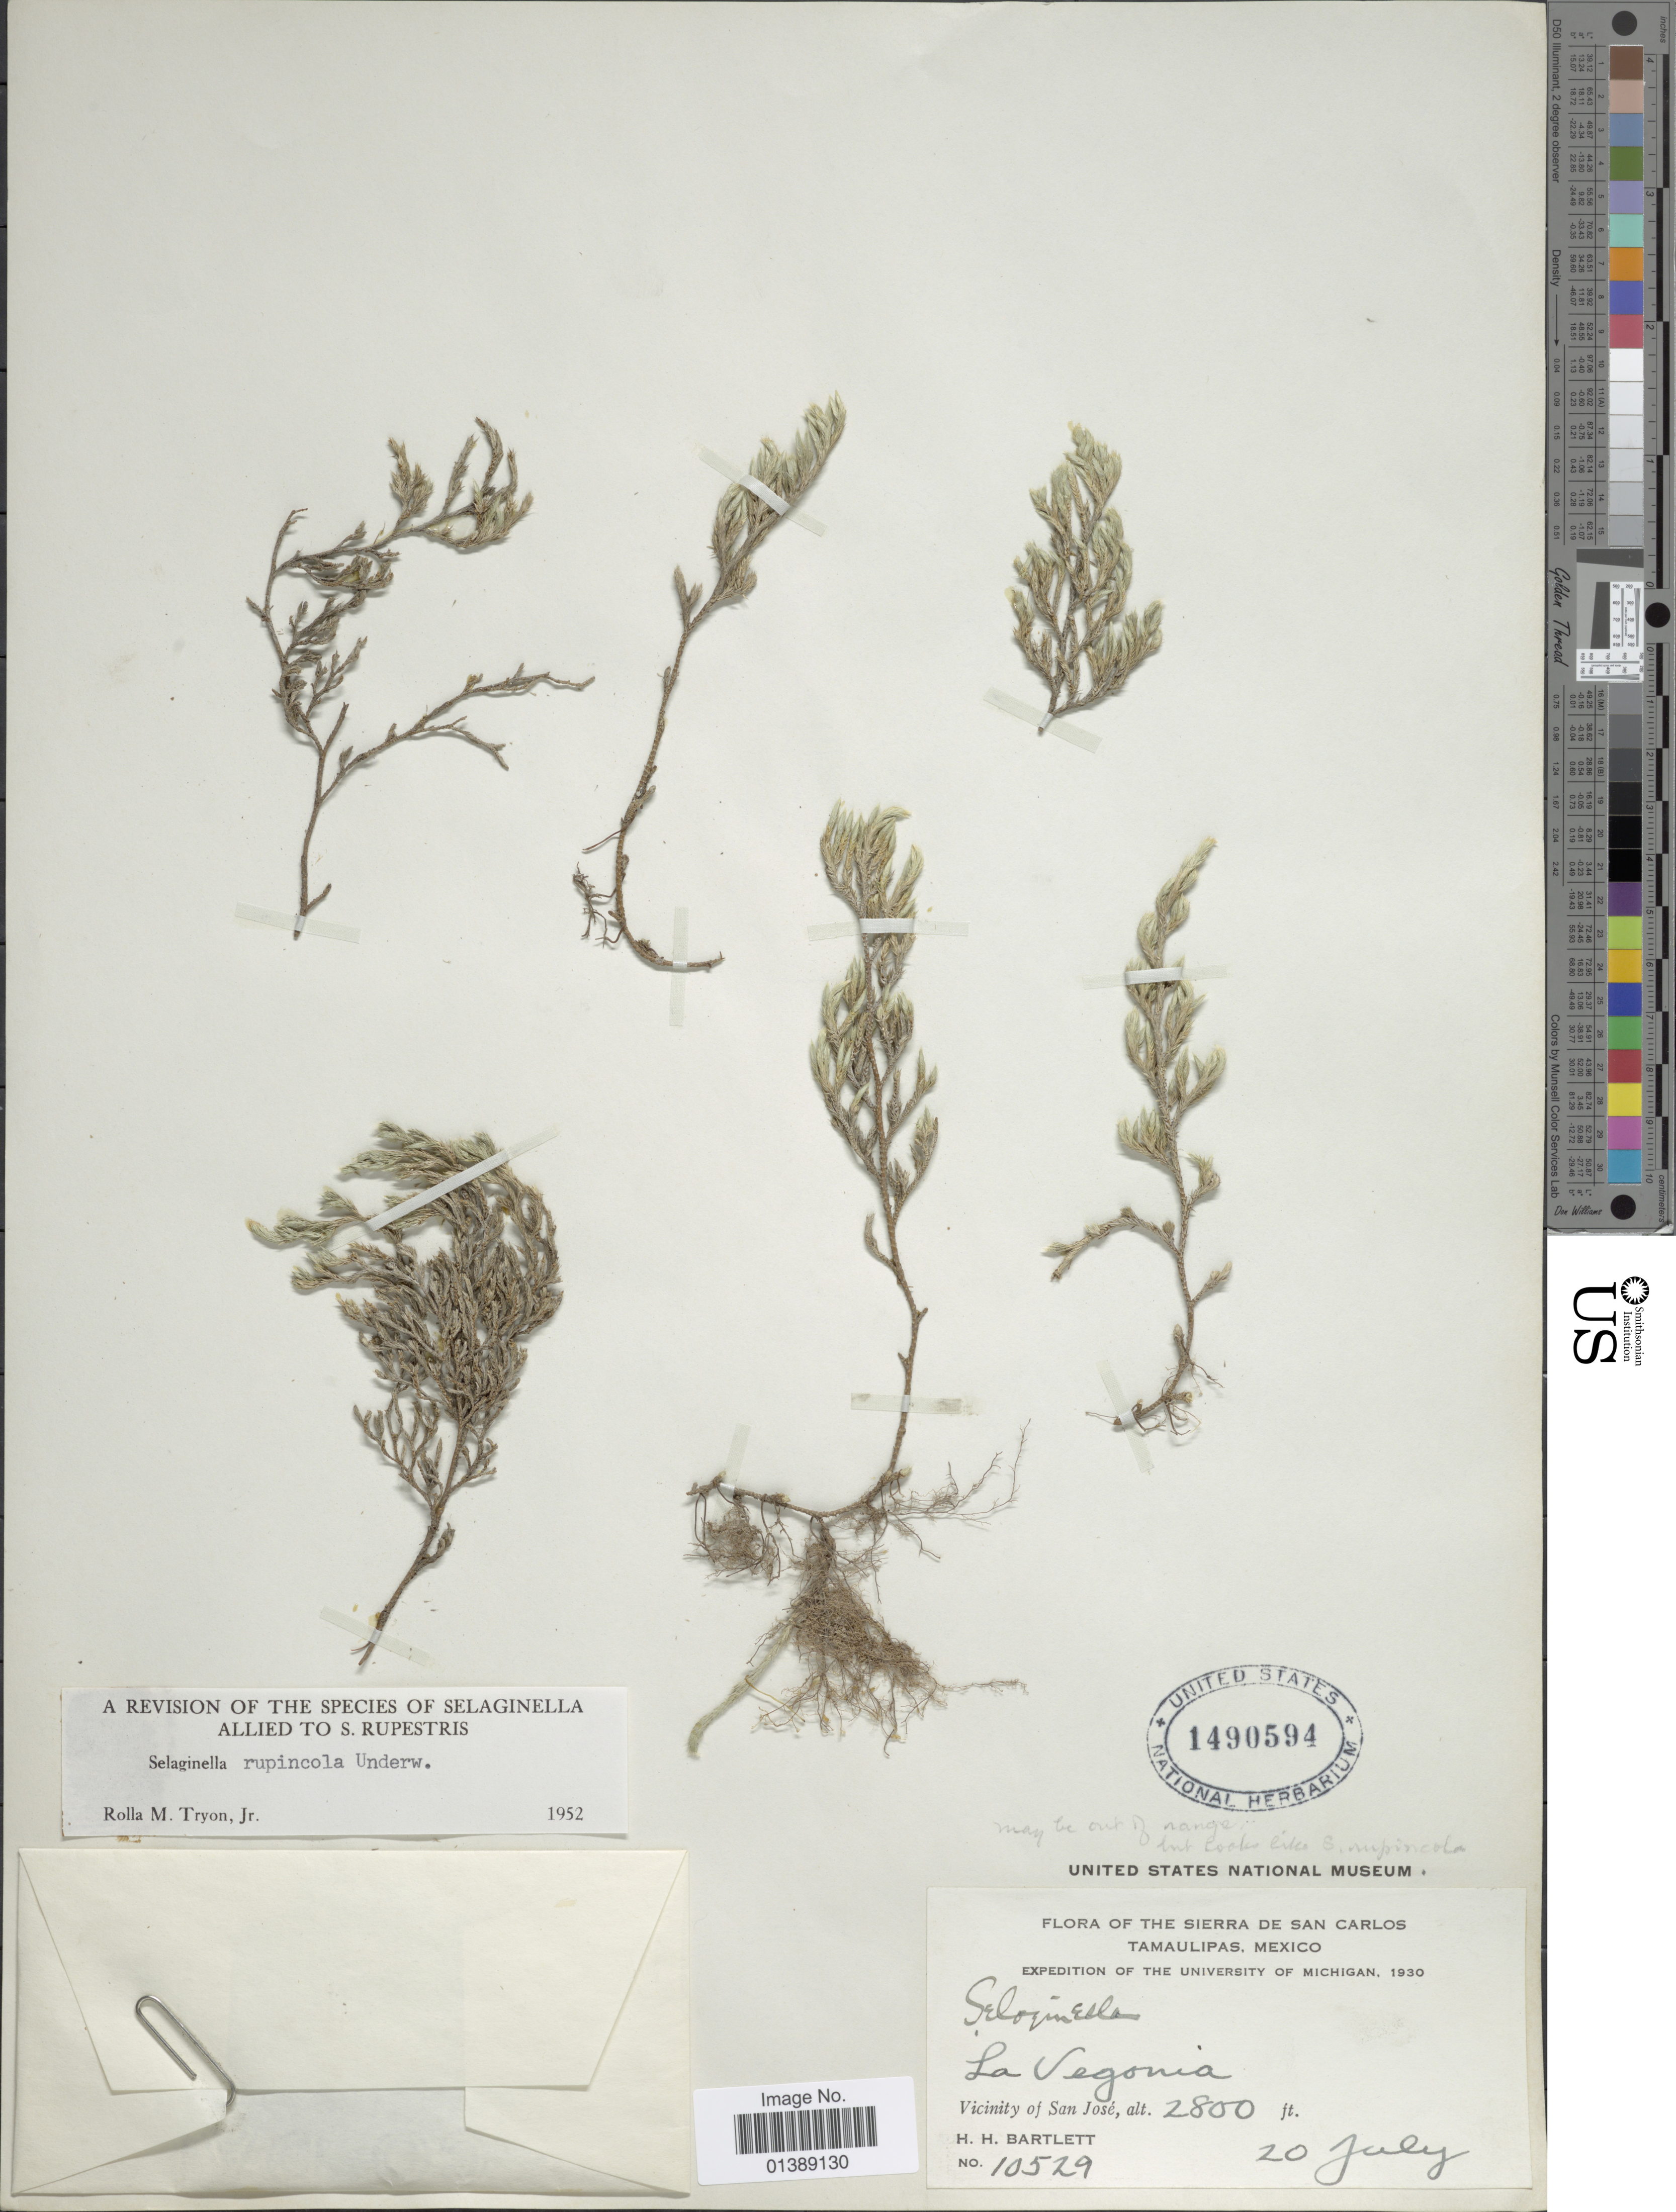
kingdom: Plantae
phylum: Tracheophyta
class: Lycopodiopsida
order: Selaginellales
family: Selaginellaceae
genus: Selaginella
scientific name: Selaginella rupincola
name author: Underw.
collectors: H. H. Bartlett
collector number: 10529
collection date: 1930-07-20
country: Mexico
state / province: Tamaulipas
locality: The Sierra de San Carlos, La Vegonia, Vicinity of San José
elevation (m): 853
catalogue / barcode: US 1490594